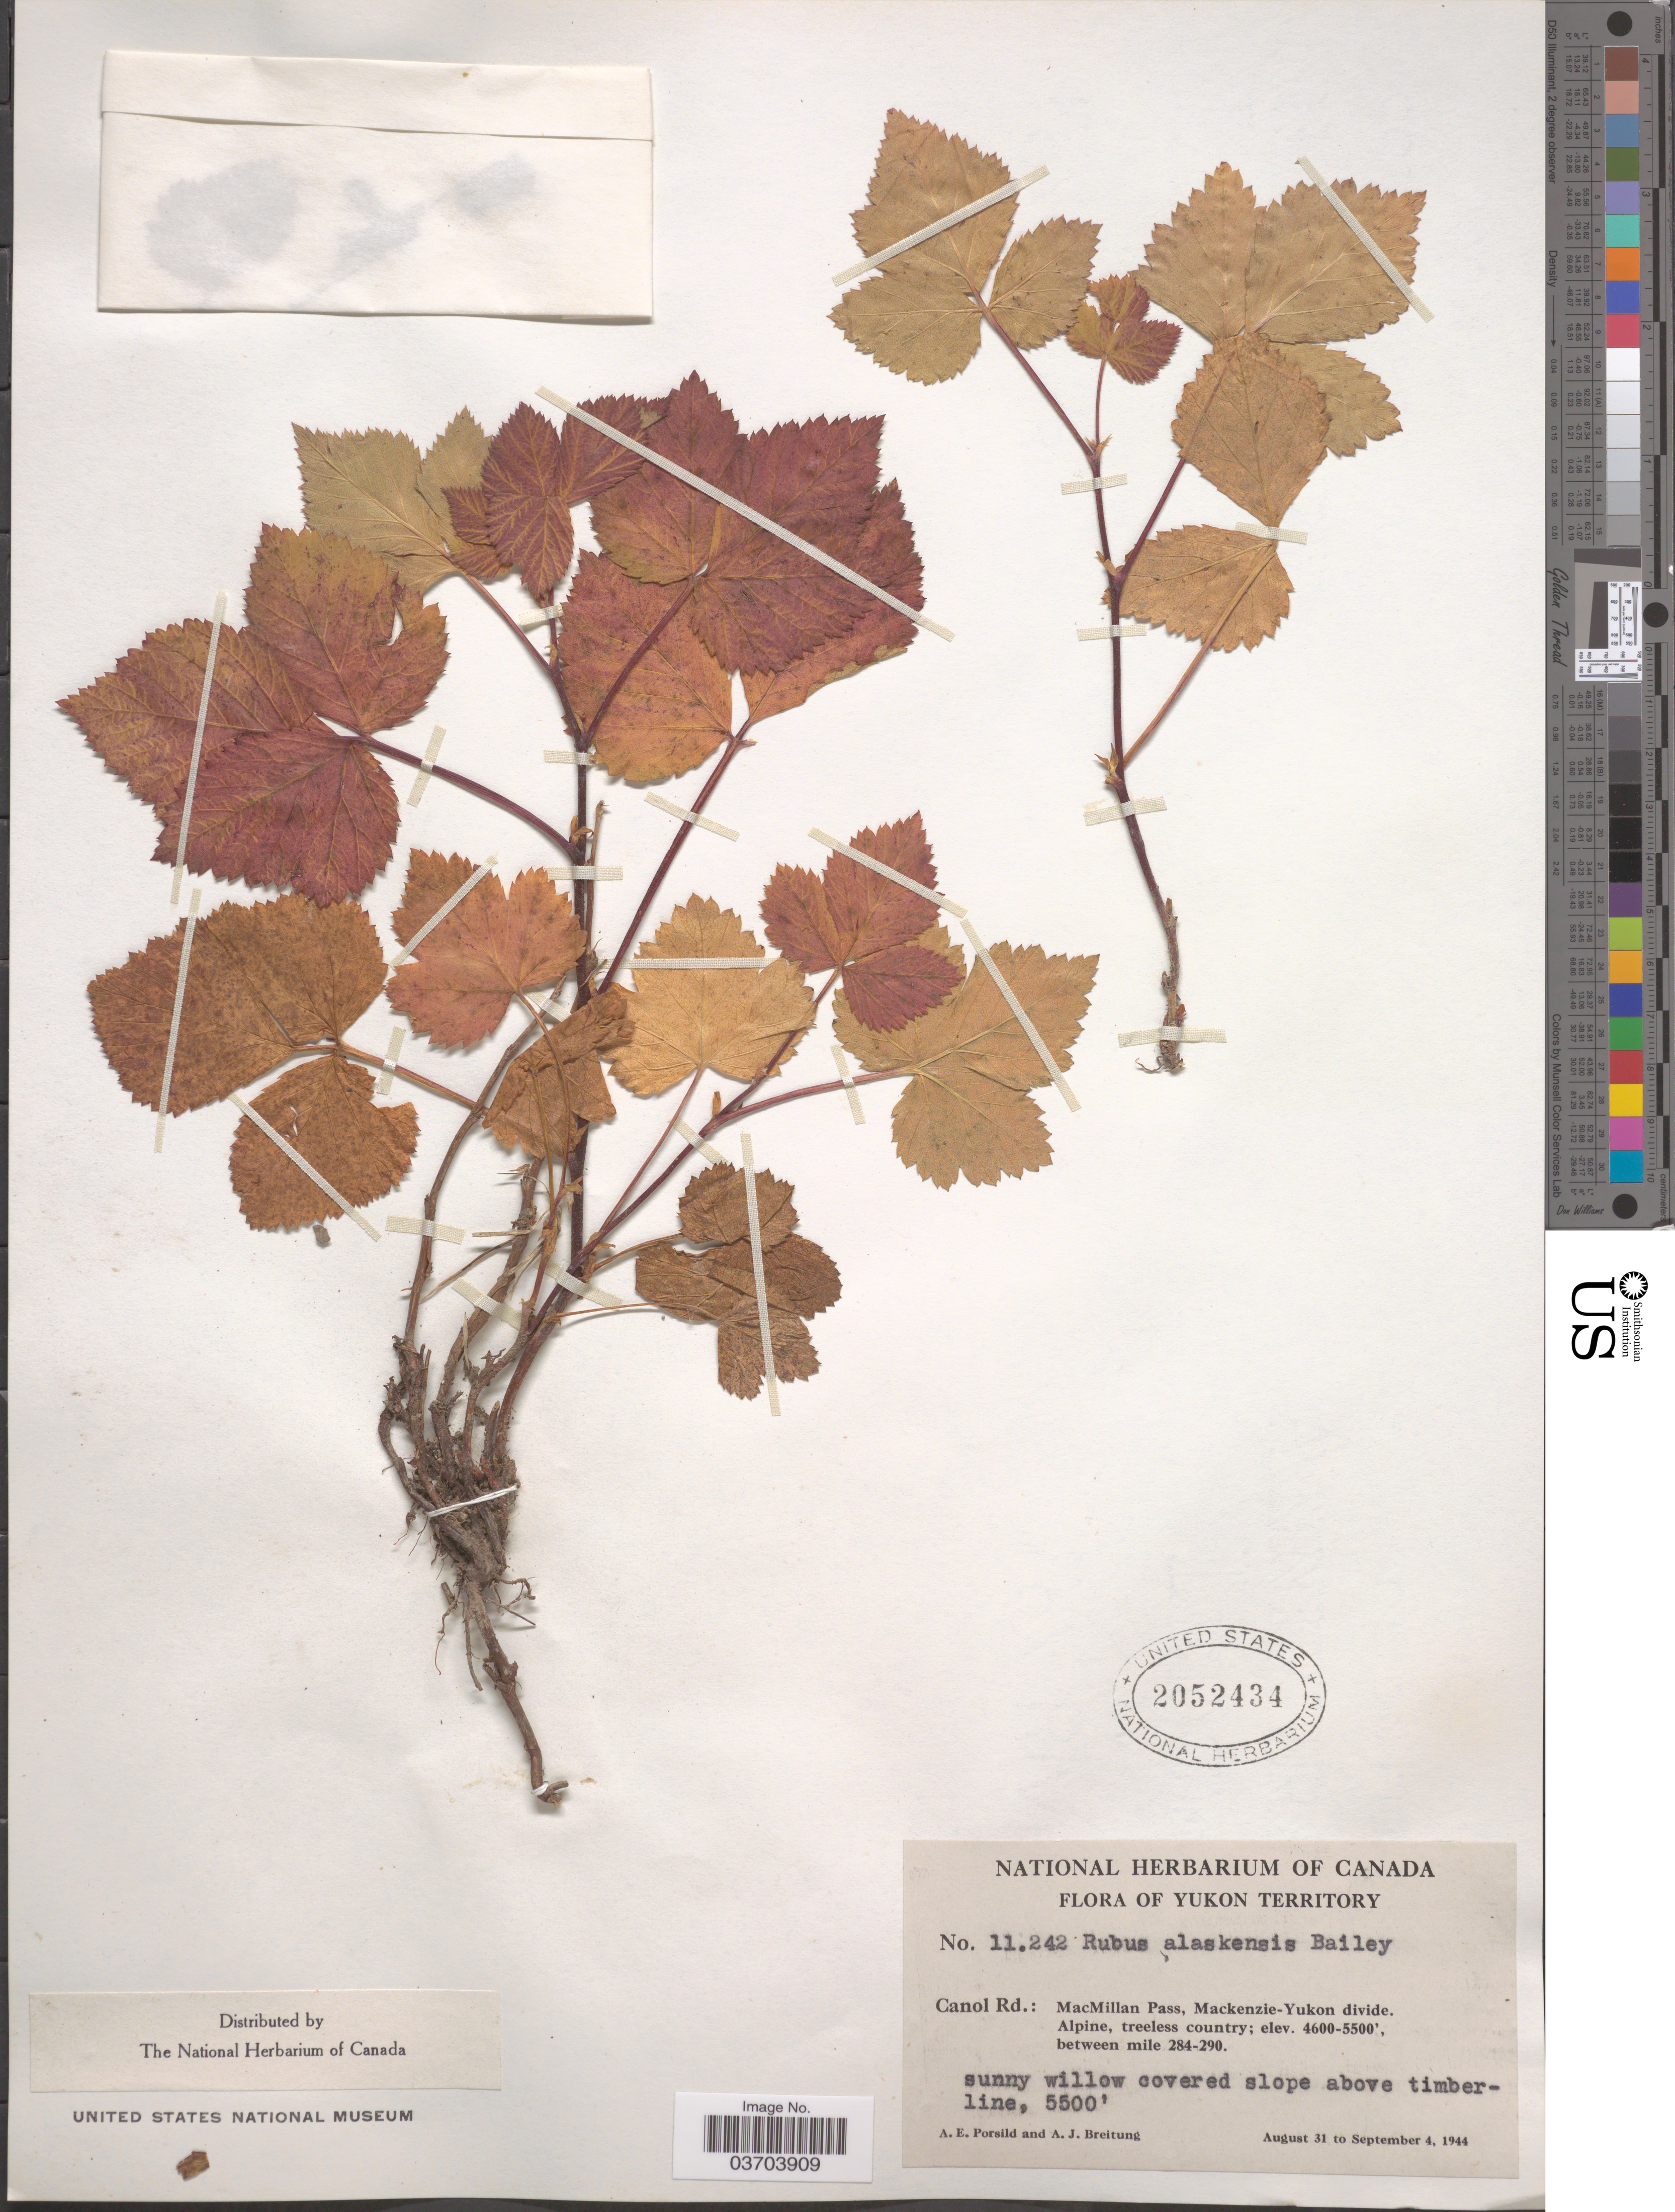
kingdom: Plantae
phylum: Tracheophyta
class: Magnoliopsida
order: Rosales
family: Rosaceae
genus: Rubus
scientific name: Rubus alaskensis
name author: L.H. Bailey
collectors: A. E. Porsild & A. Breitung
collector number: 11242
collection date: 1944-08-31/1944-09-04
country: Canada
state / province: Yukon Territory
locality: Canol Rd.: MacMillan Pass, Mackenzie-Yukon divide. Above timberline.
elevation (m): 1676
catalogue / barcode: US 2052434